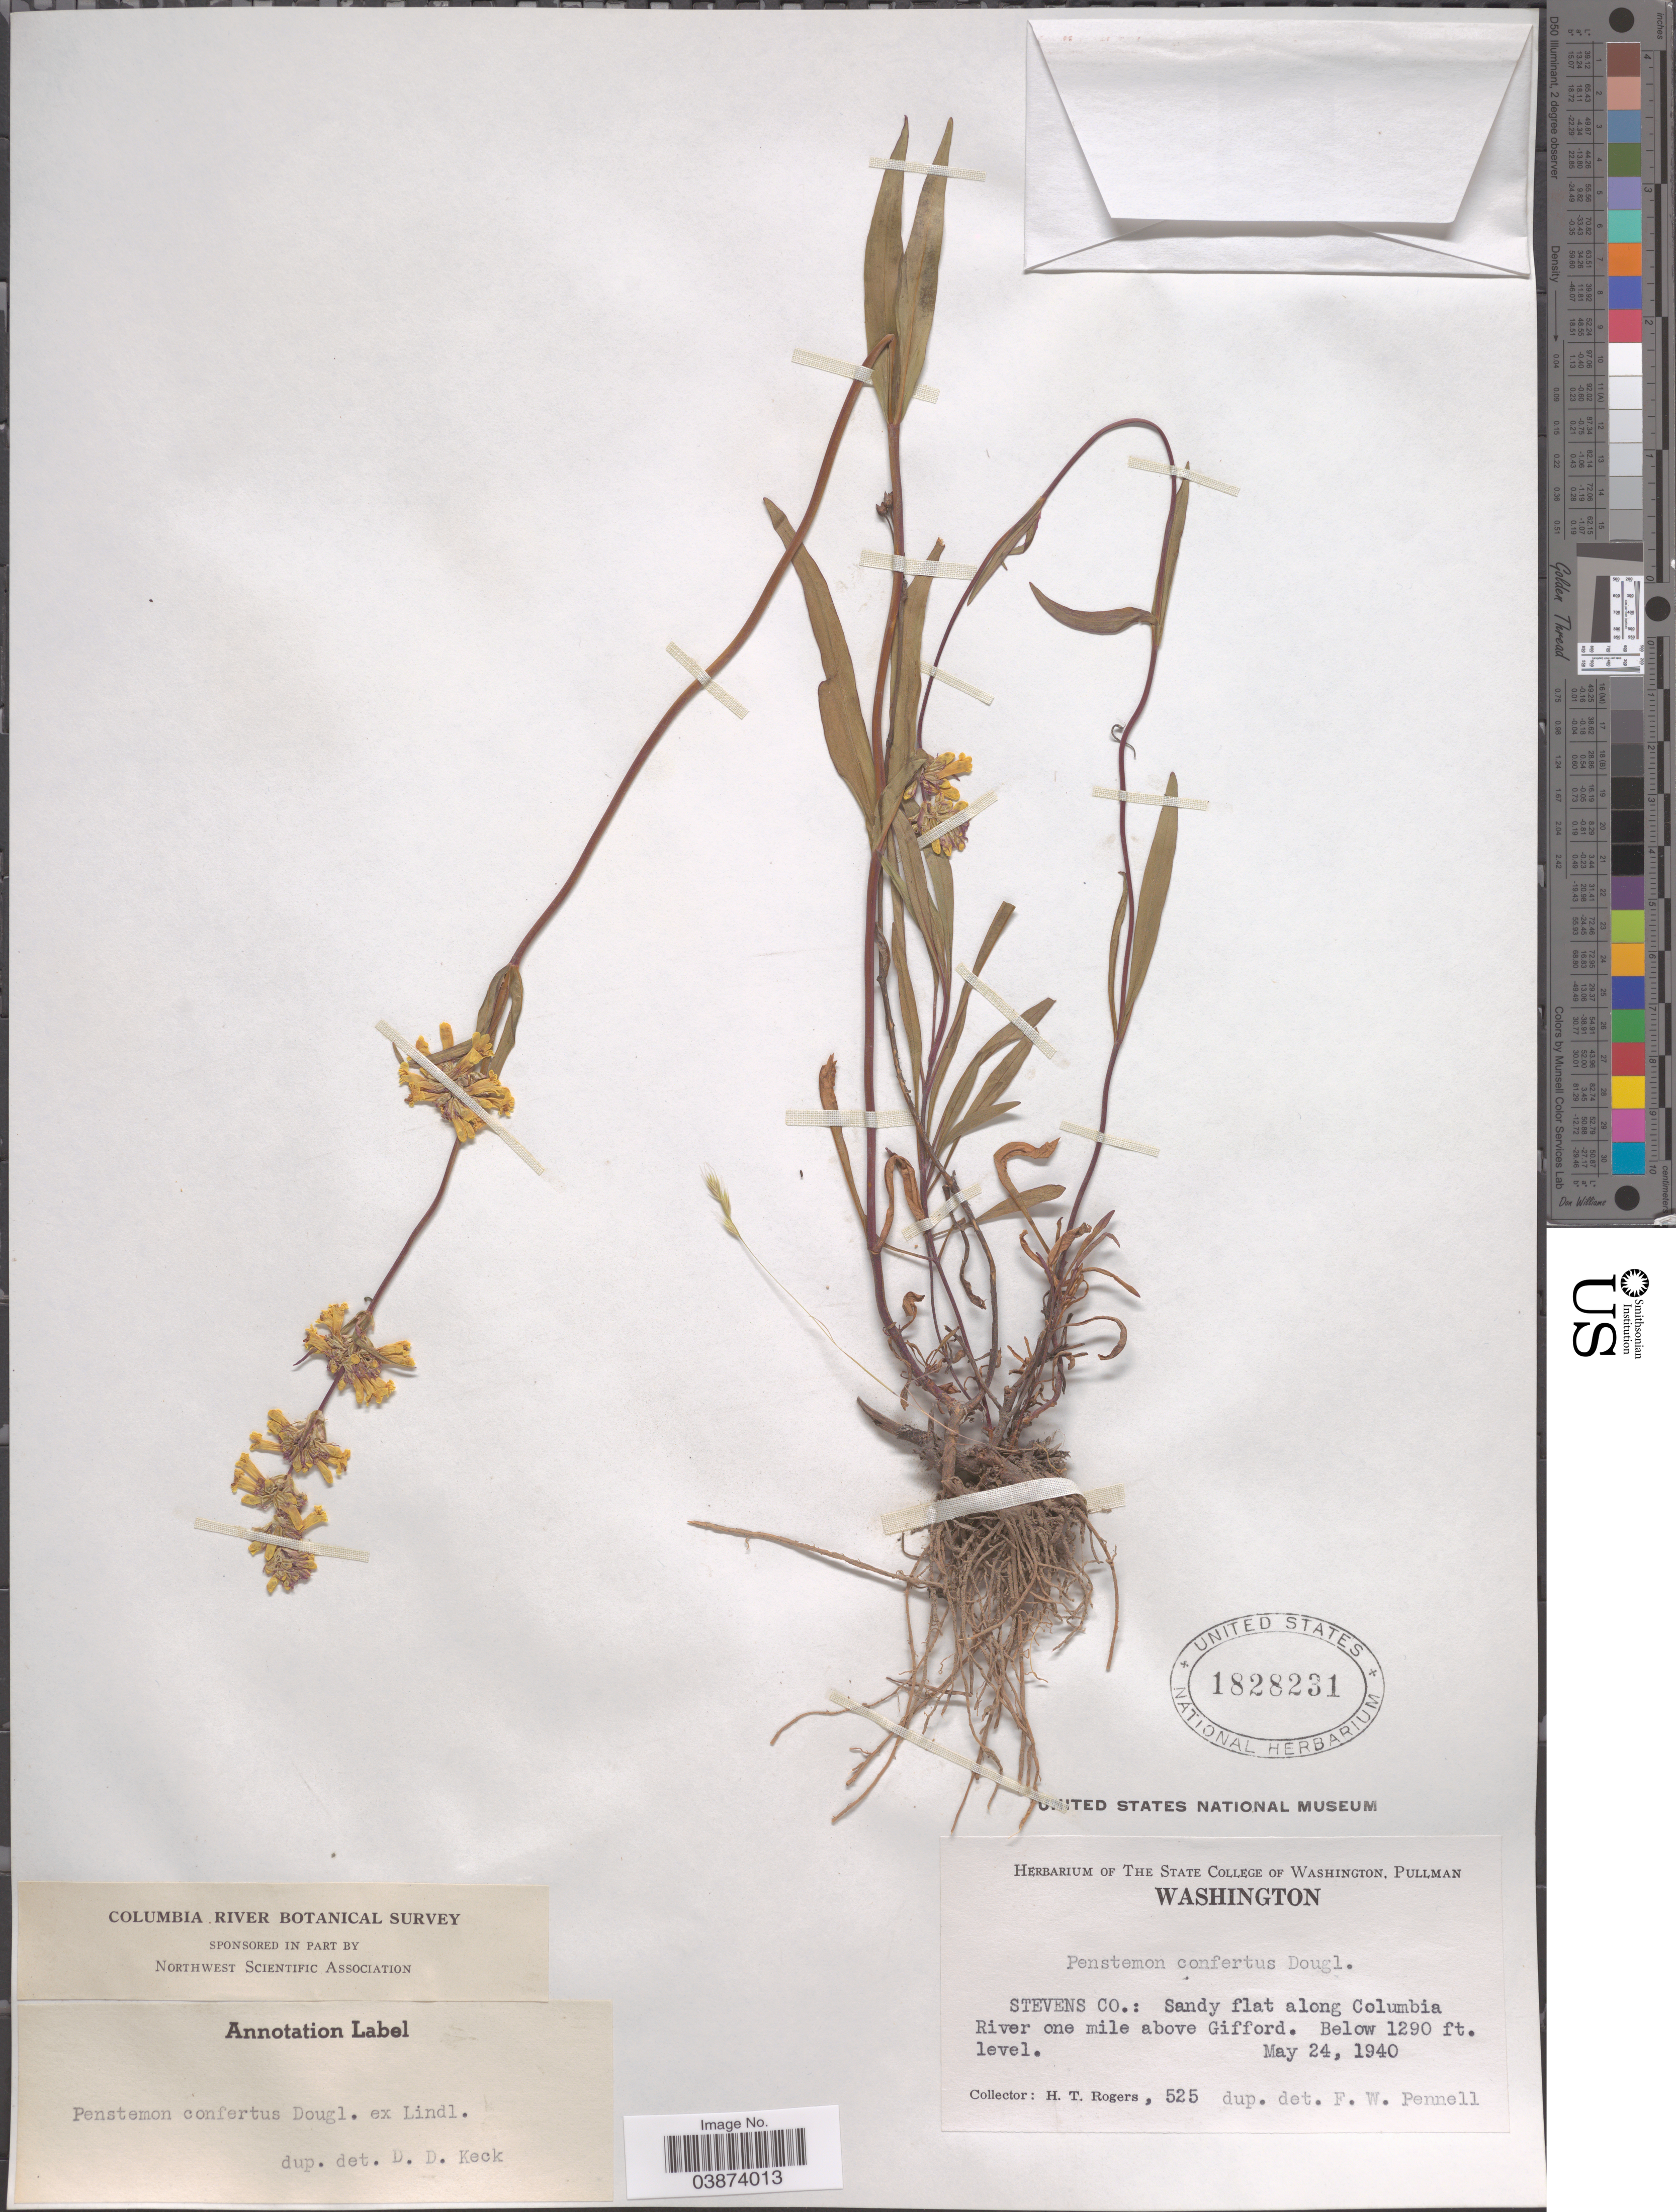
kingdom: Plantae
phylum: Tracheophyta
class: Magnoliopsida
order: Lamiales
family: Plantaginaceae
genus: Penstemon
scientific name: Penstemon confertus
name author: Douglas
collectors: H. Rogers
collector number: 525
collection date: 1940-05-24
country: United States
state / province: Washington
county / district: Stevens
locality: Stevens Co.: Sandy flat along Columbia River one mile above Gifford.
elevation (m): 393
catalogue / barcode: US 1828231